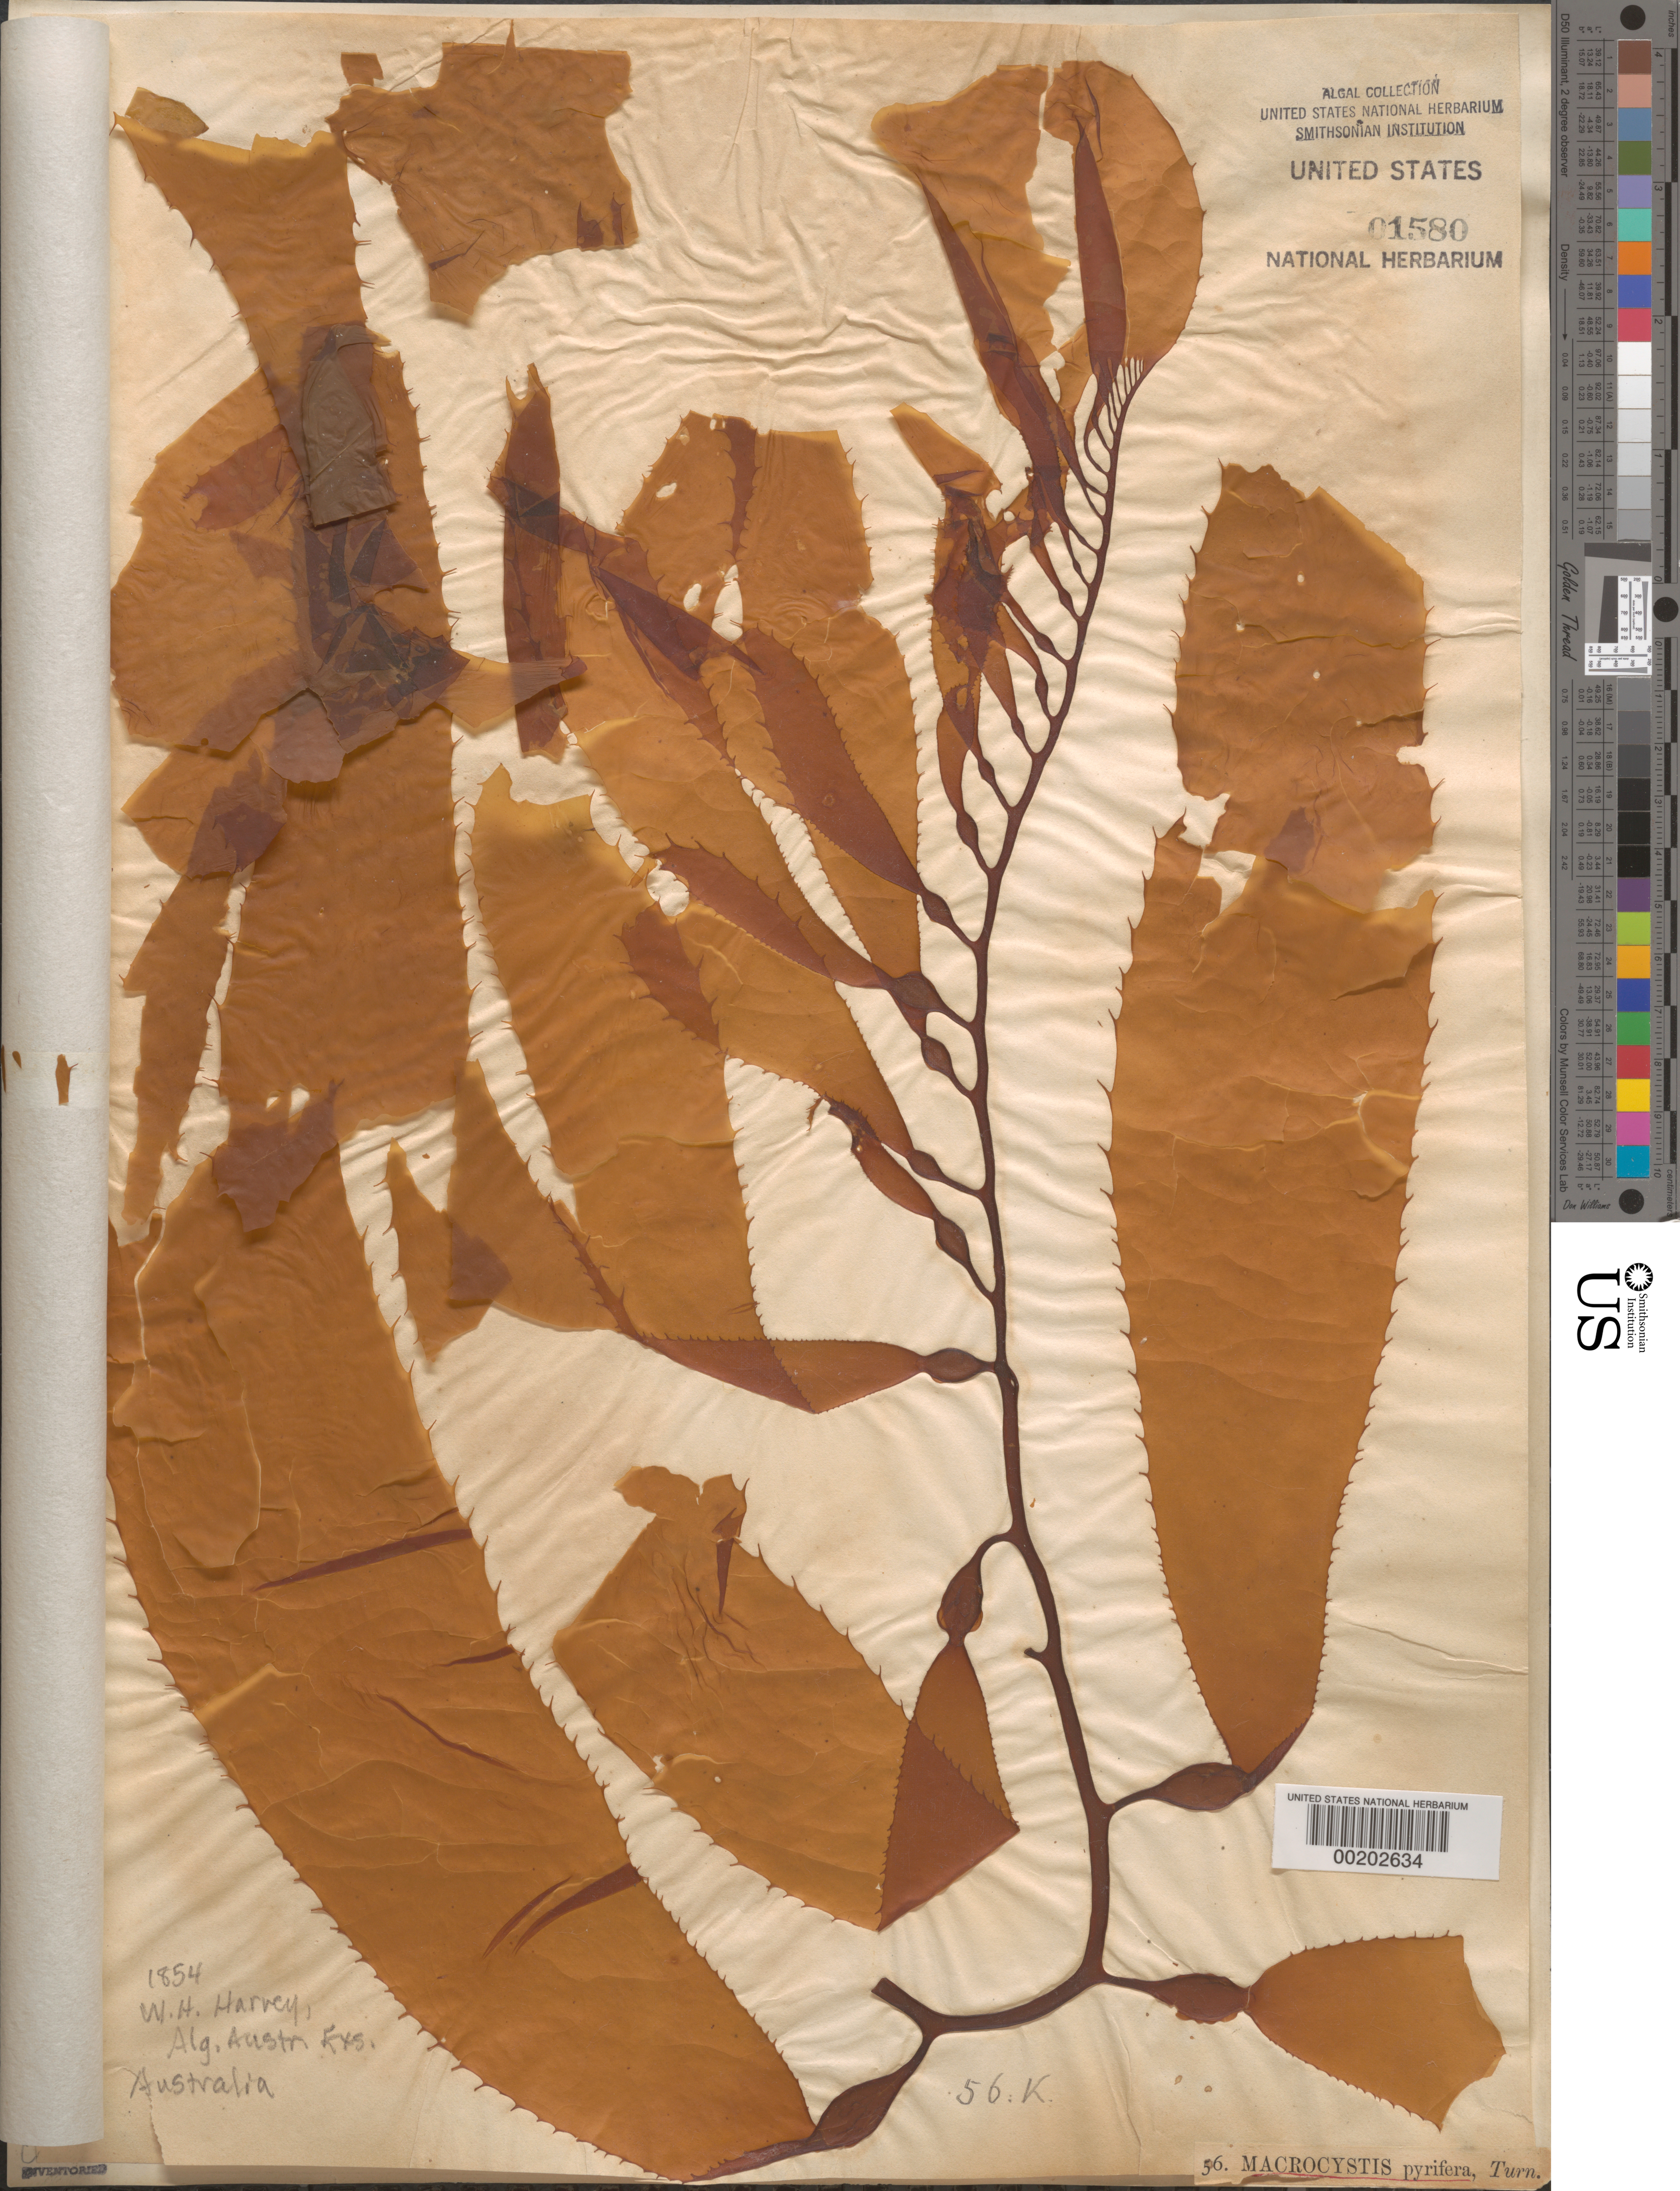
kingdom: Chromista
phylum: Ochrophyta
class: Phaeophyceae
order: Laminariales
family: Laminariaceae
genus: Macrocystis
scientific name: Macrocystis pyrifera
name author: (L.) C. Agardh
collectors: W. Harvey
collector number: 56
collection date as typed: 1854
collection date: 1854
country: Australia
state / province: Western Australia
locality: Princess Royal Harbor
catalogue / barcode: US 1580